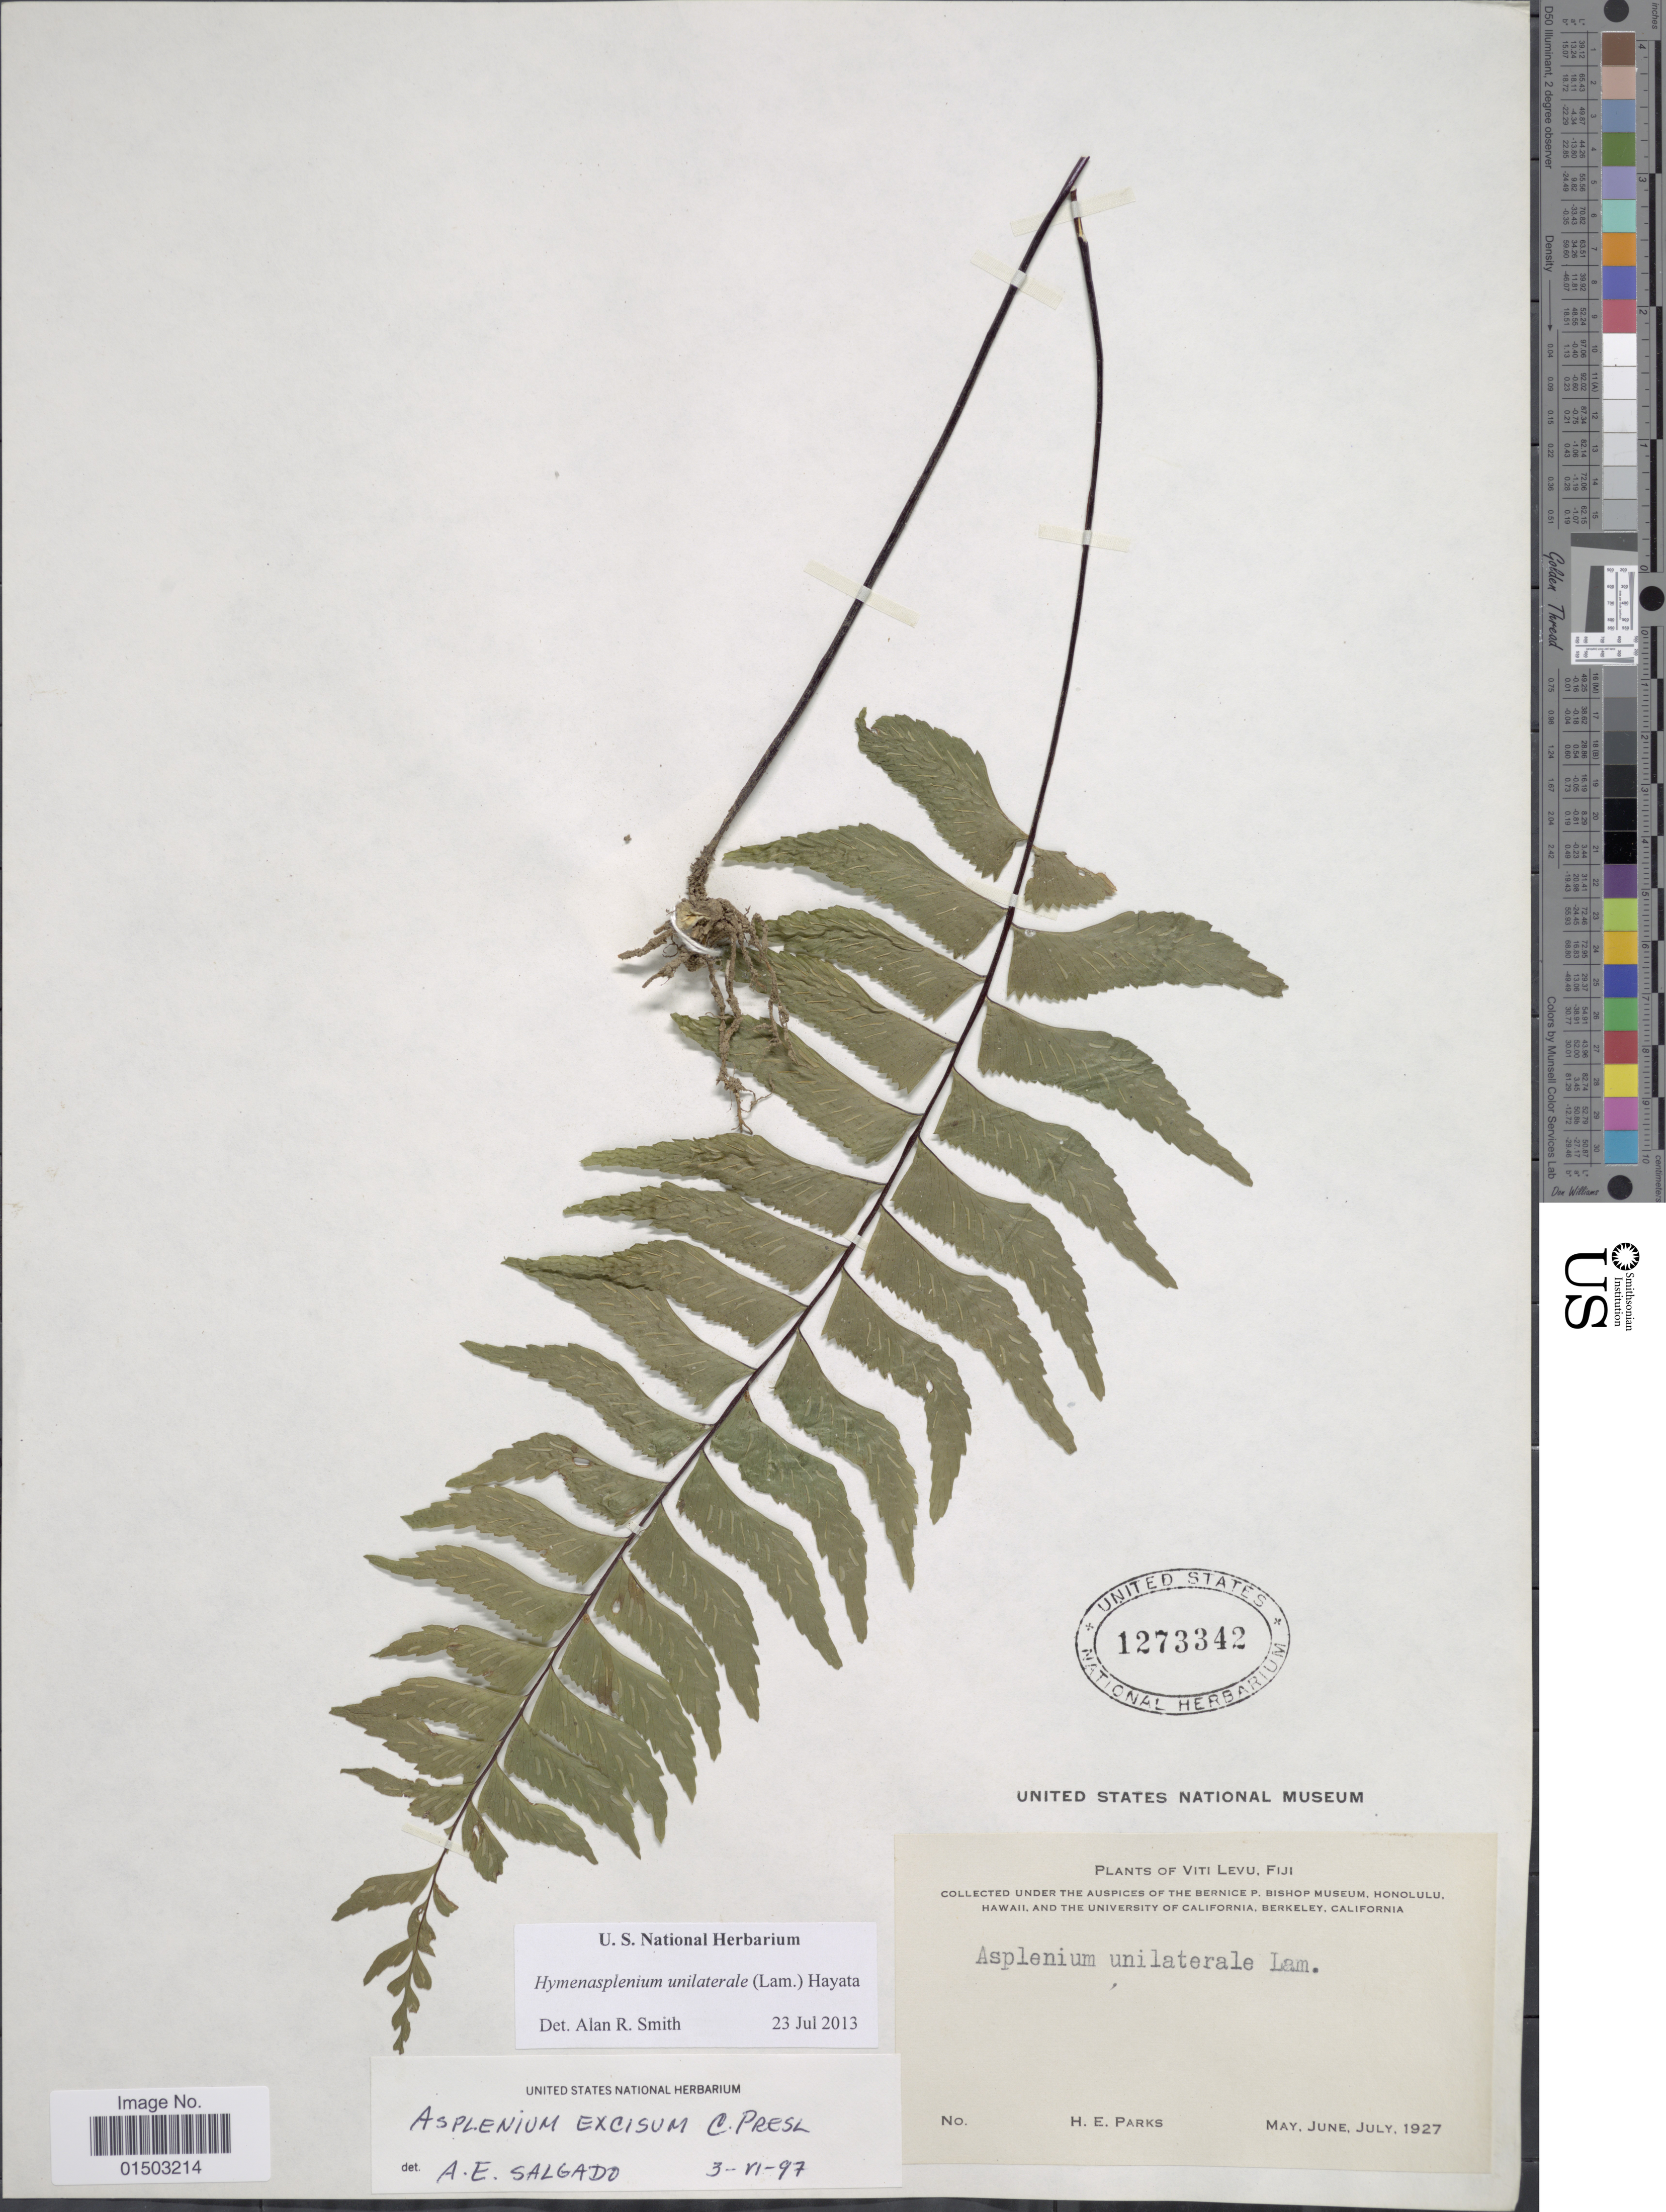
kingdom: Plantae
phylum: Tracheophyta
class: Polypodiopsida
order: Polypodiales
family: Aspleniaceae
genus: Hymenasplenium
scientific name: Hymenasplenium unilaterale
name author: (Lam.) Hayata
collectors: H. E. Parks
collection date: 1927-05/1927-07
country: Fiji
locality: Viti Levu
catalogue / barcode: US 1273342